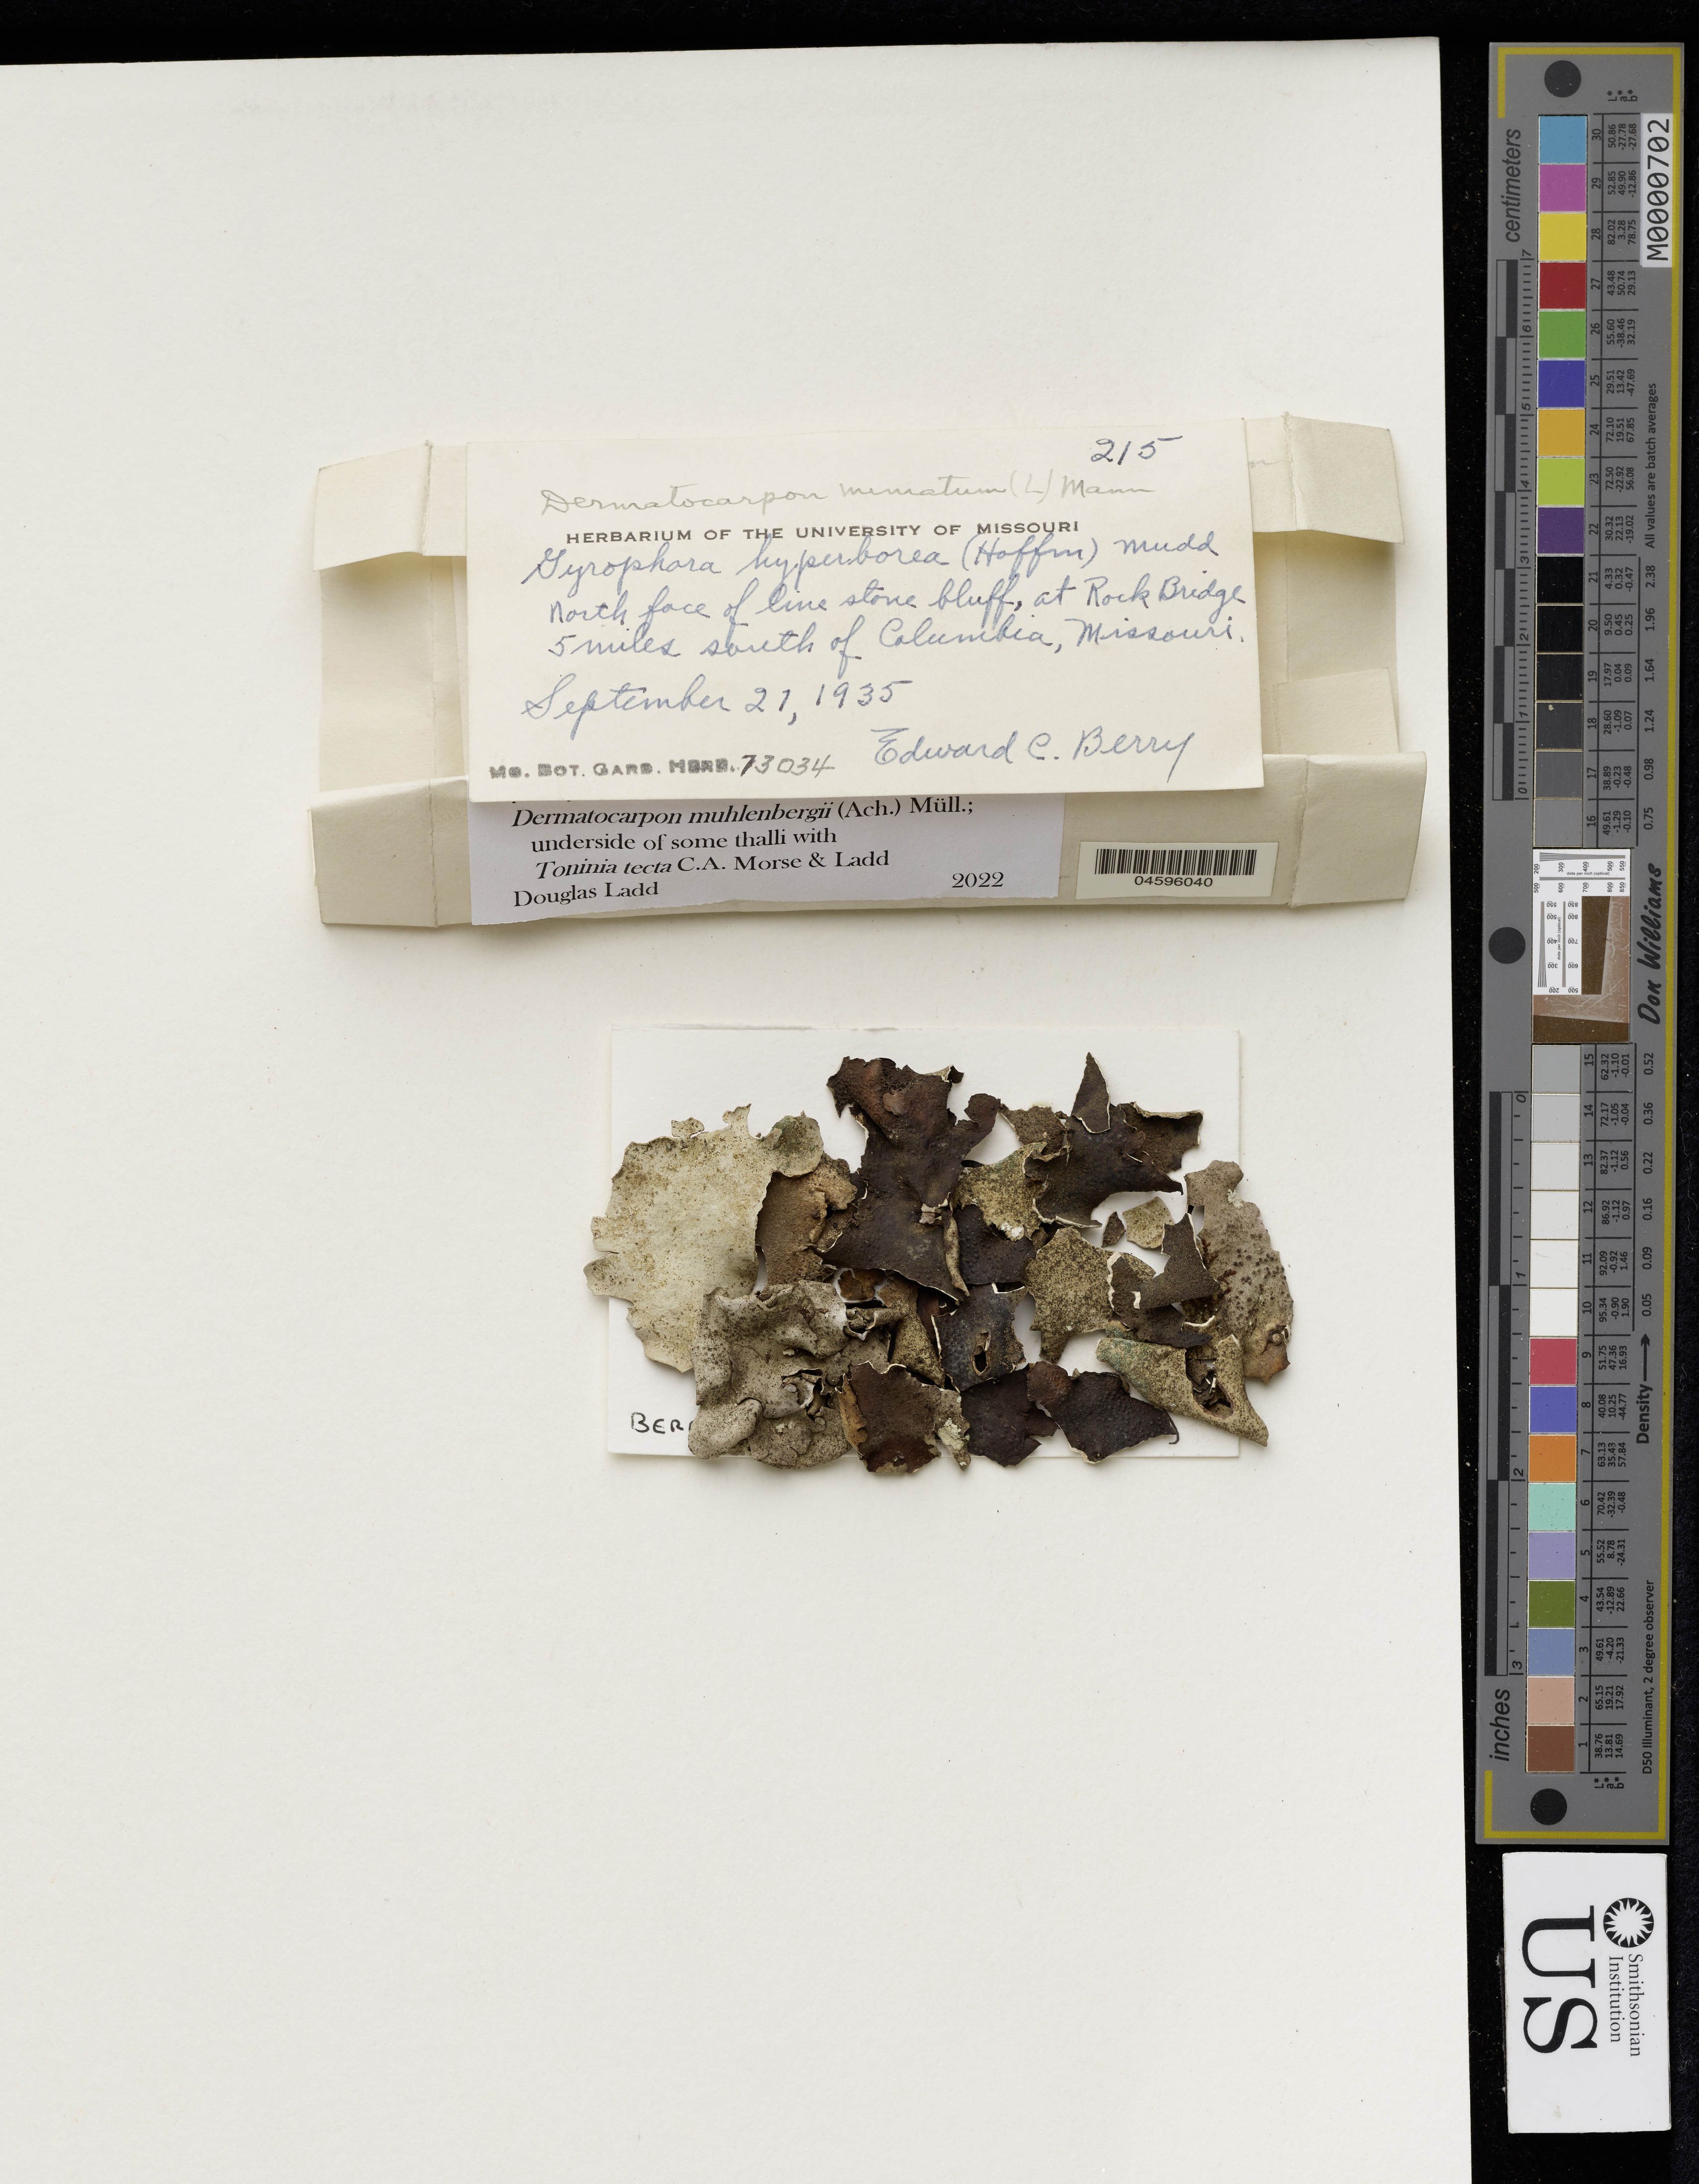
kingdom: Fungi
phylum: Ascomycota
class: Eurotiomycetes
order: Verrucariales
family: Verrucariaceae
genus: Dermatocarpon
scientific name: Dermatocarpon muhlenbergii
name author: (Ach.) Müll. Arg.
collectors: E. Berry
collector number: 215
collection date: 1935-09-21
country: United States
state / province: Missouri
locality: North face of limestone bluff, at Rock Bridge 5 miles south of Columbia.